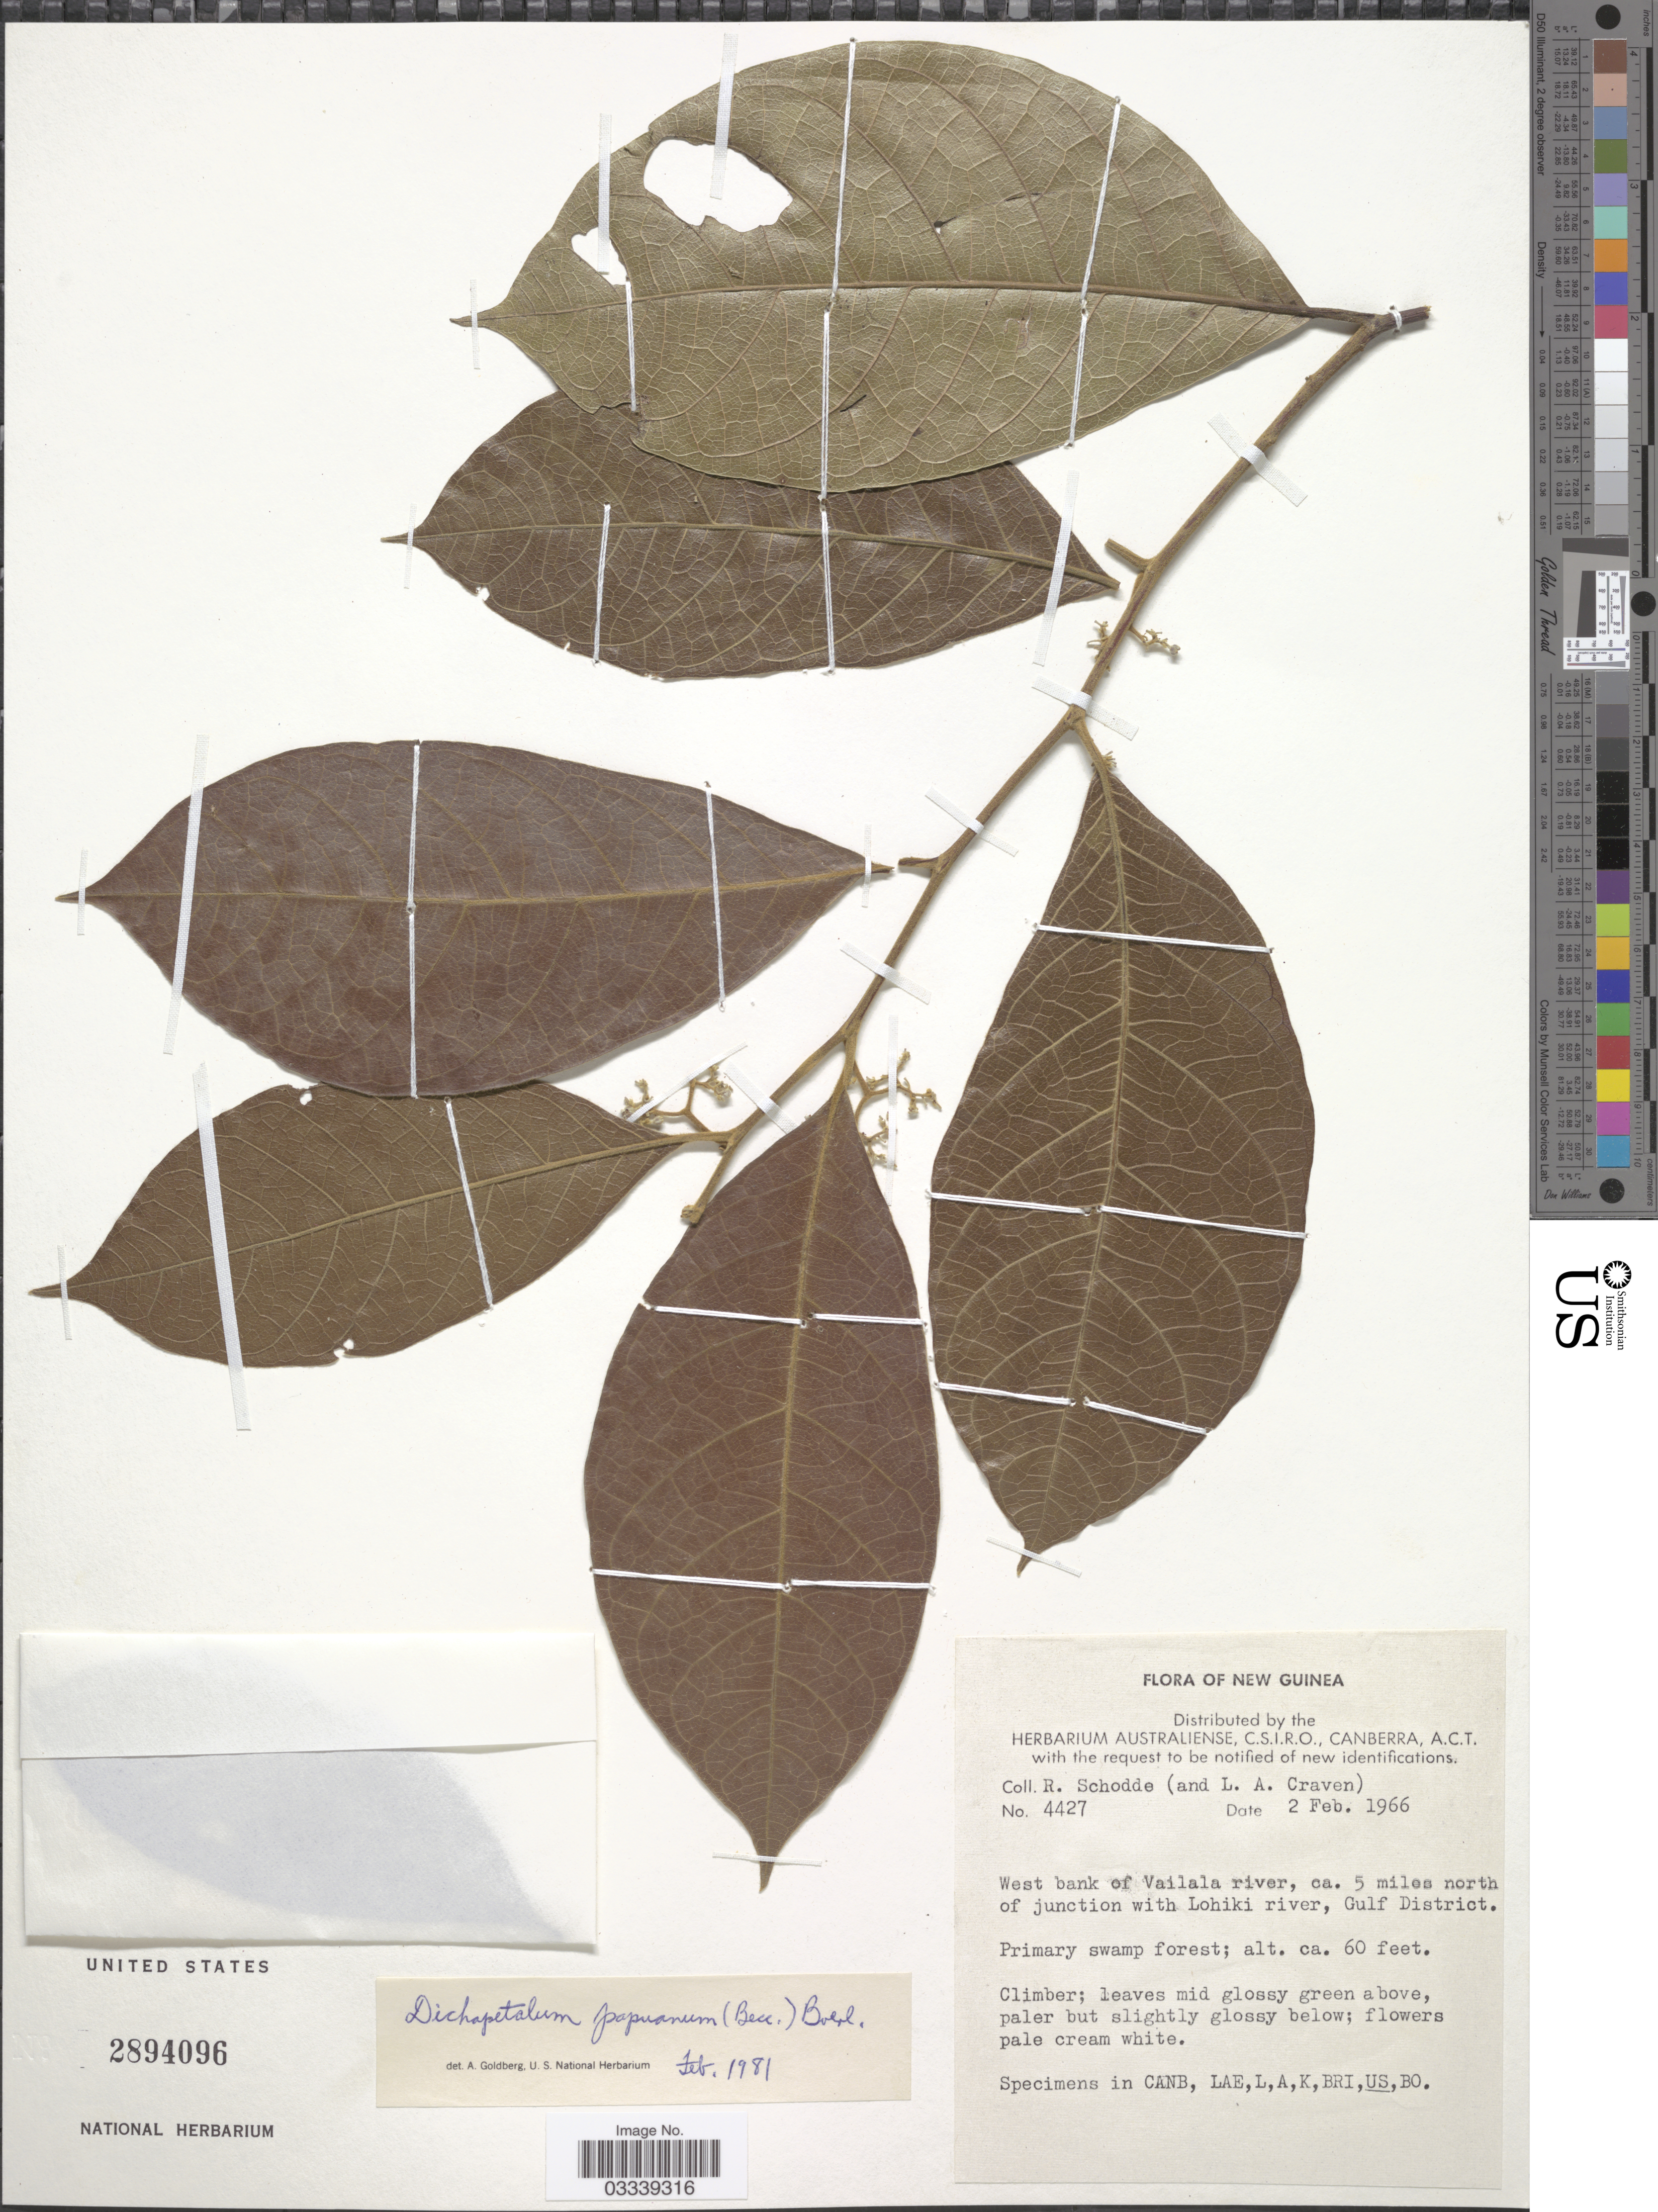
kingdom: Plantae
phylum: Tracheophyta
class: Magnoliopsida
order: Malpighiales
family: Dichapetalaceae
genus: Dichapetalum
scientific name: Dichapetalum papuanum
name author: (Becc.) Boerl.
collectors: R. Schodde & L. A. Craven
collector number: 4427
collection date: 1966-02-02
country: Papua New Guinea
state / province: Gulf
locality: New Guinea, West bank of Vailala river, ca. 5 miles north of junction with Lohiki river, Gulf District.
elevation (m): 18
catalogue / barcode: US 2894096